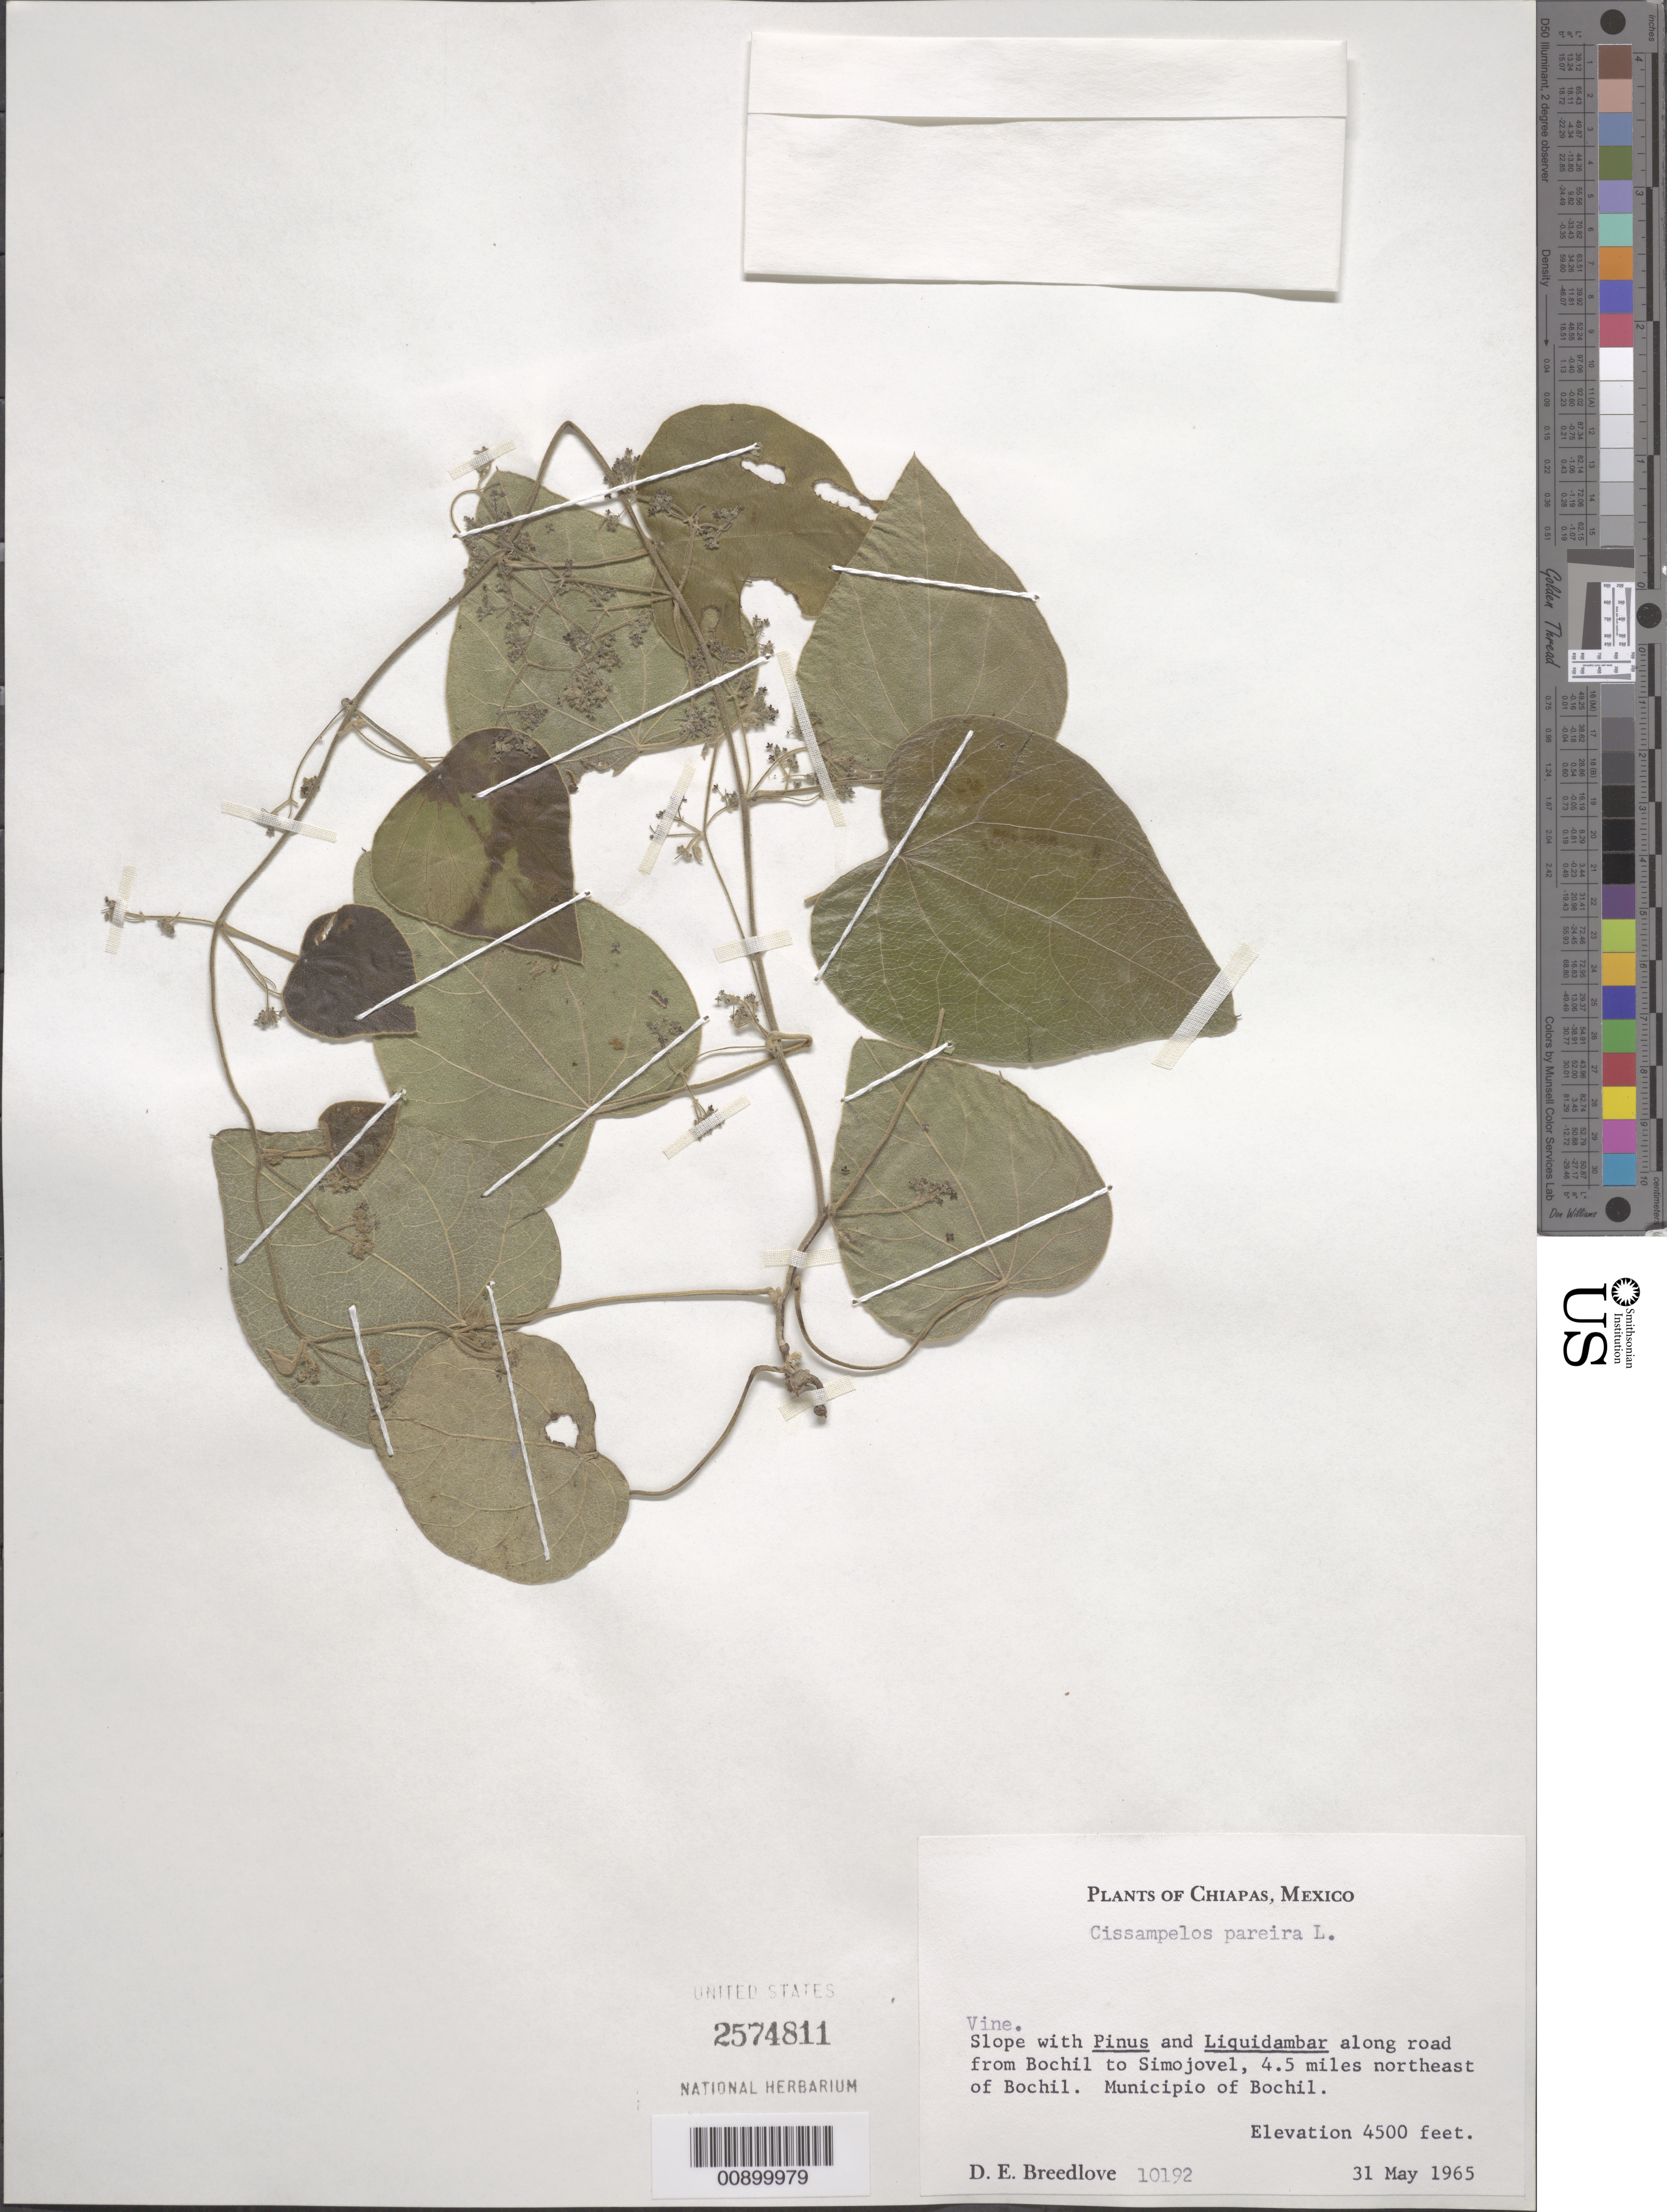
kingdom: Plantae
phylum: Tracheophyta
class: Magnoliopsida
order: Ranunculales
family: Menispermaceae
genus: Cissampelos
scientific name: Cissampelos pareira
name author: L.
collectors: D. E. Breedlove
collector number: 10192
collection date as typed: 31 May 1965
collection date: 1965-05-31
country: Mexico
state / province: Chiapas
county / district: Bochil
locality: Along road from Bochil to Simojovel, 4.5 miles northeast of Bochil. Municipio of Bochil, Chiapas.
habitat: Slope with Pinus and Liquidambar along road.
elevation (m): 1372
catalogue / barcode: US 2574811